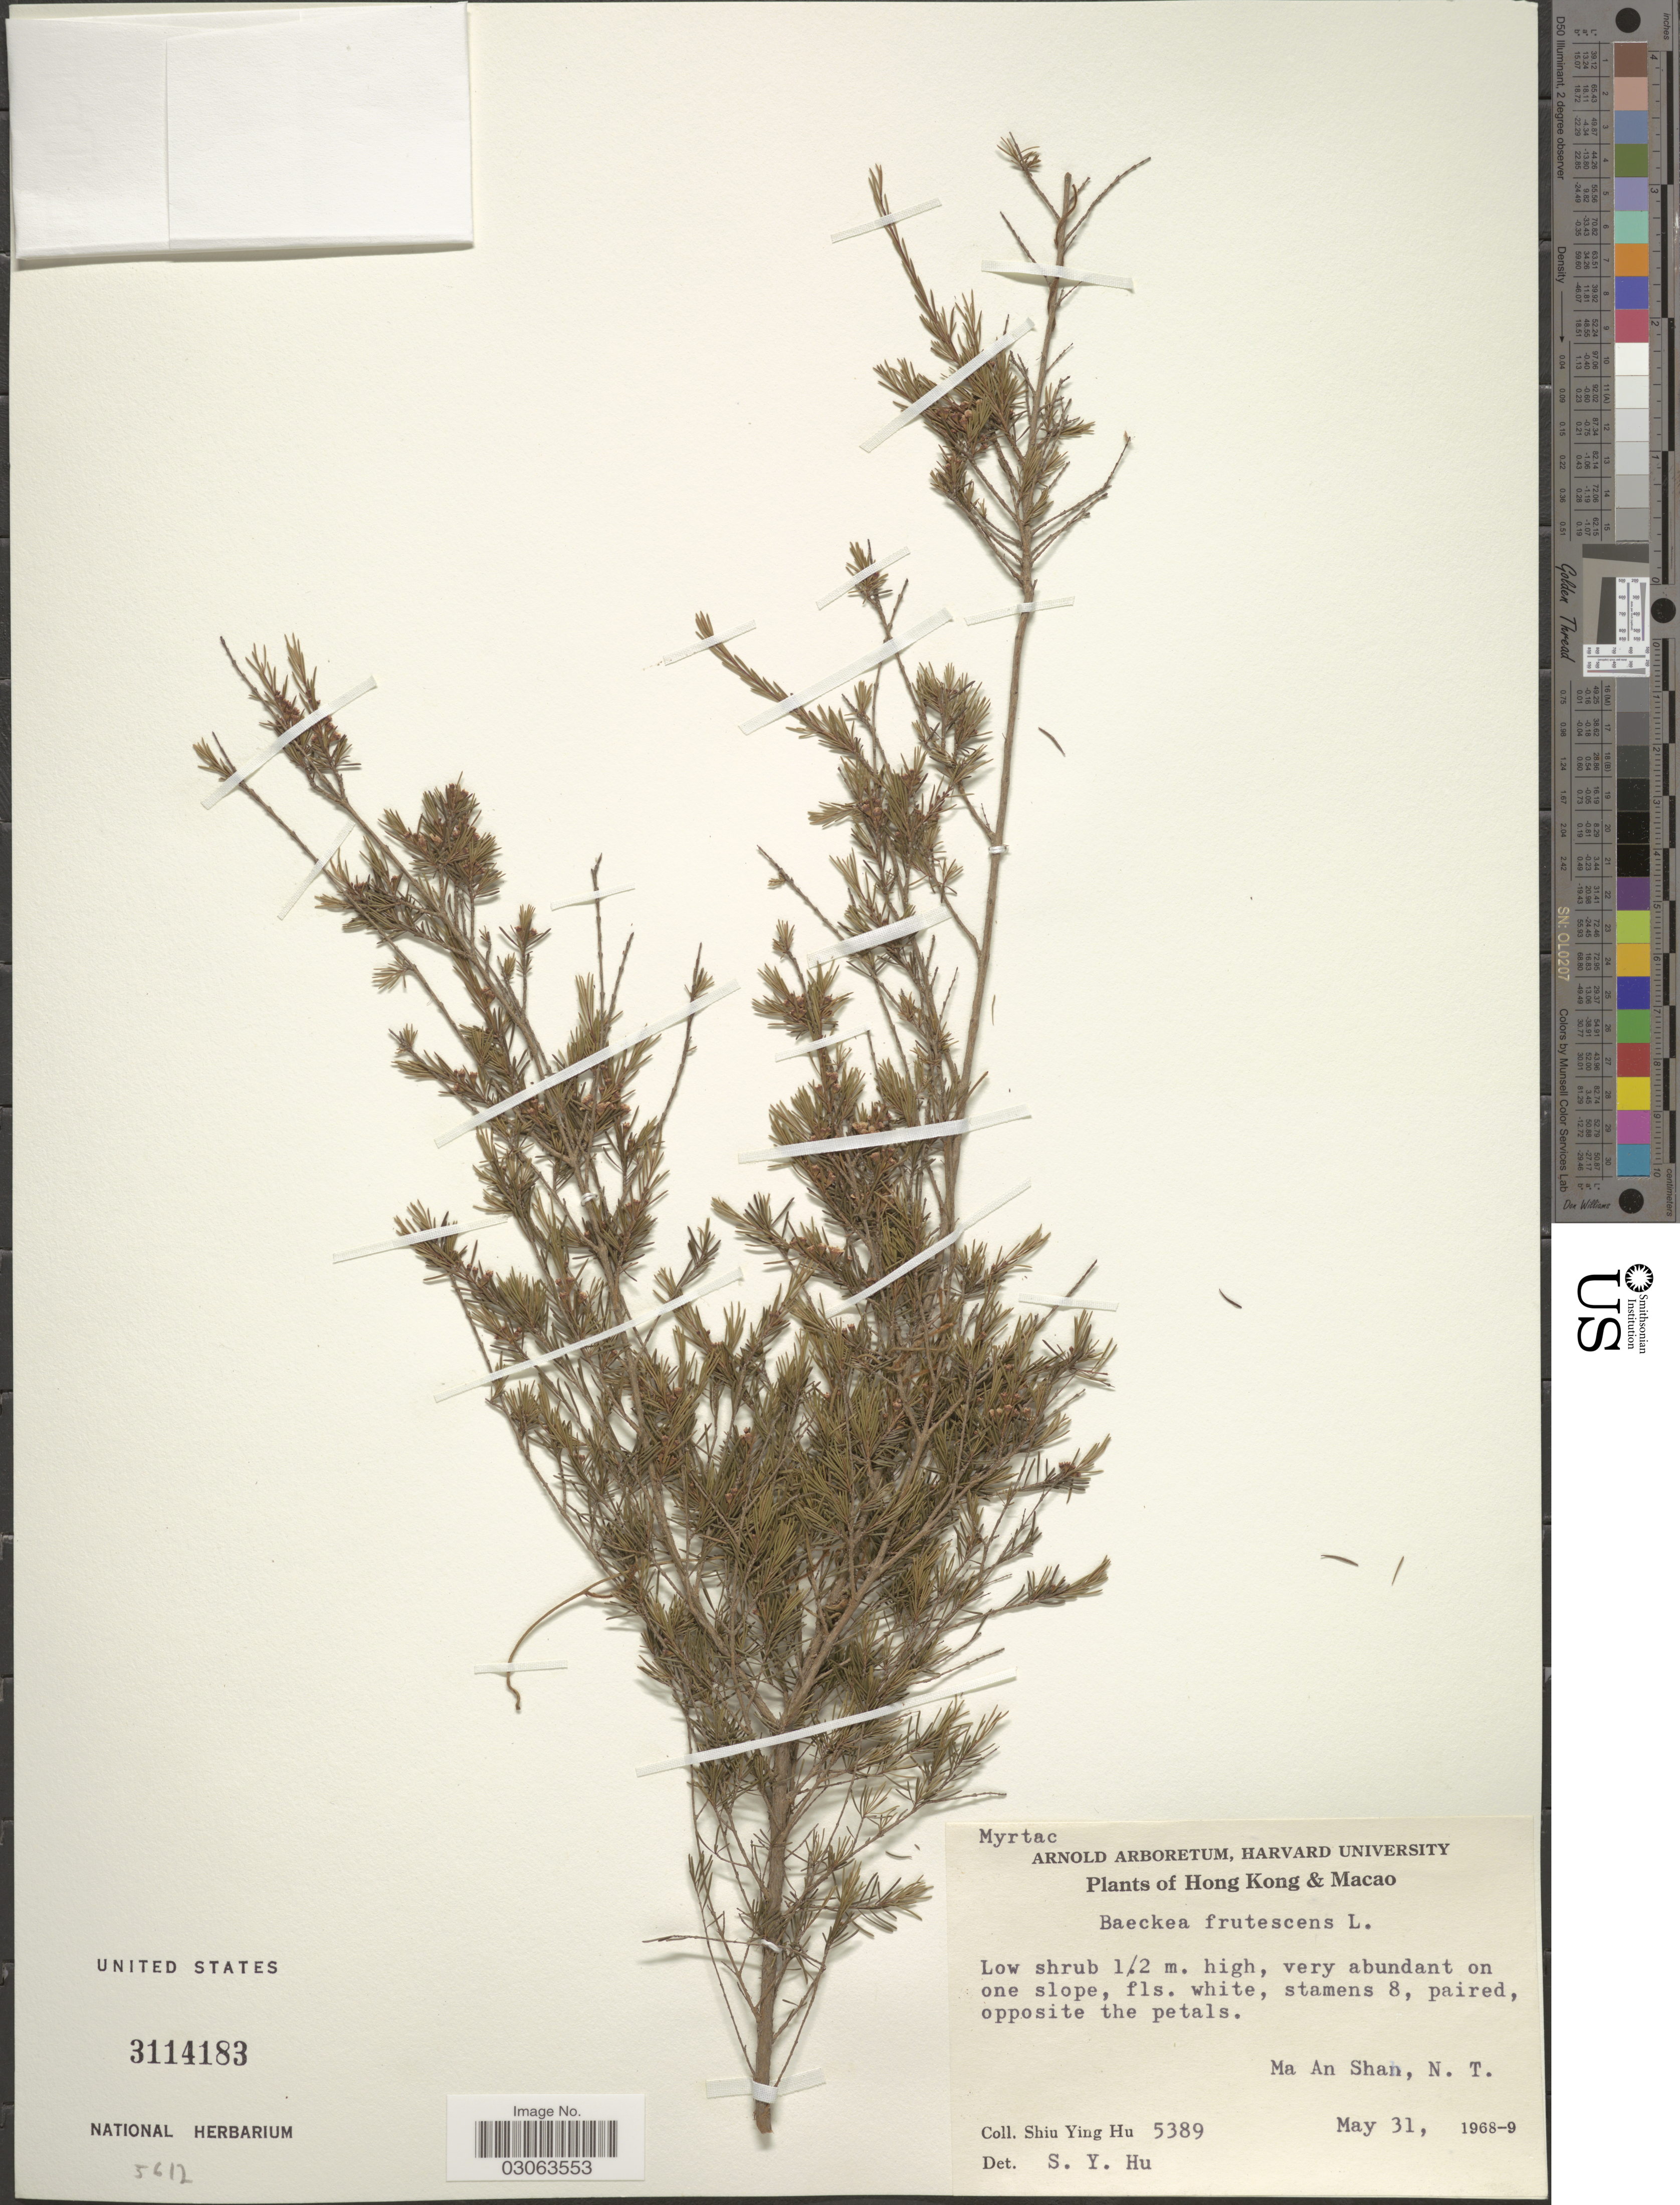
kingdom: Plantae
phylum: Tracheophyta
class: Magnoliopsida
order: Myrtales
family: Myrtaceae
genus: Baeckea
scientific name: Baeckea frutescens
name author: L.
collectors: S. Y. Hu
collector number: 5389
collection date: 1968-05-31/1969-05-31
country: China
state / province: Hong Kong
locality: Hong Kong & Macao. Ma An Shan, N. T.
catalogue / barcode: US 3114183